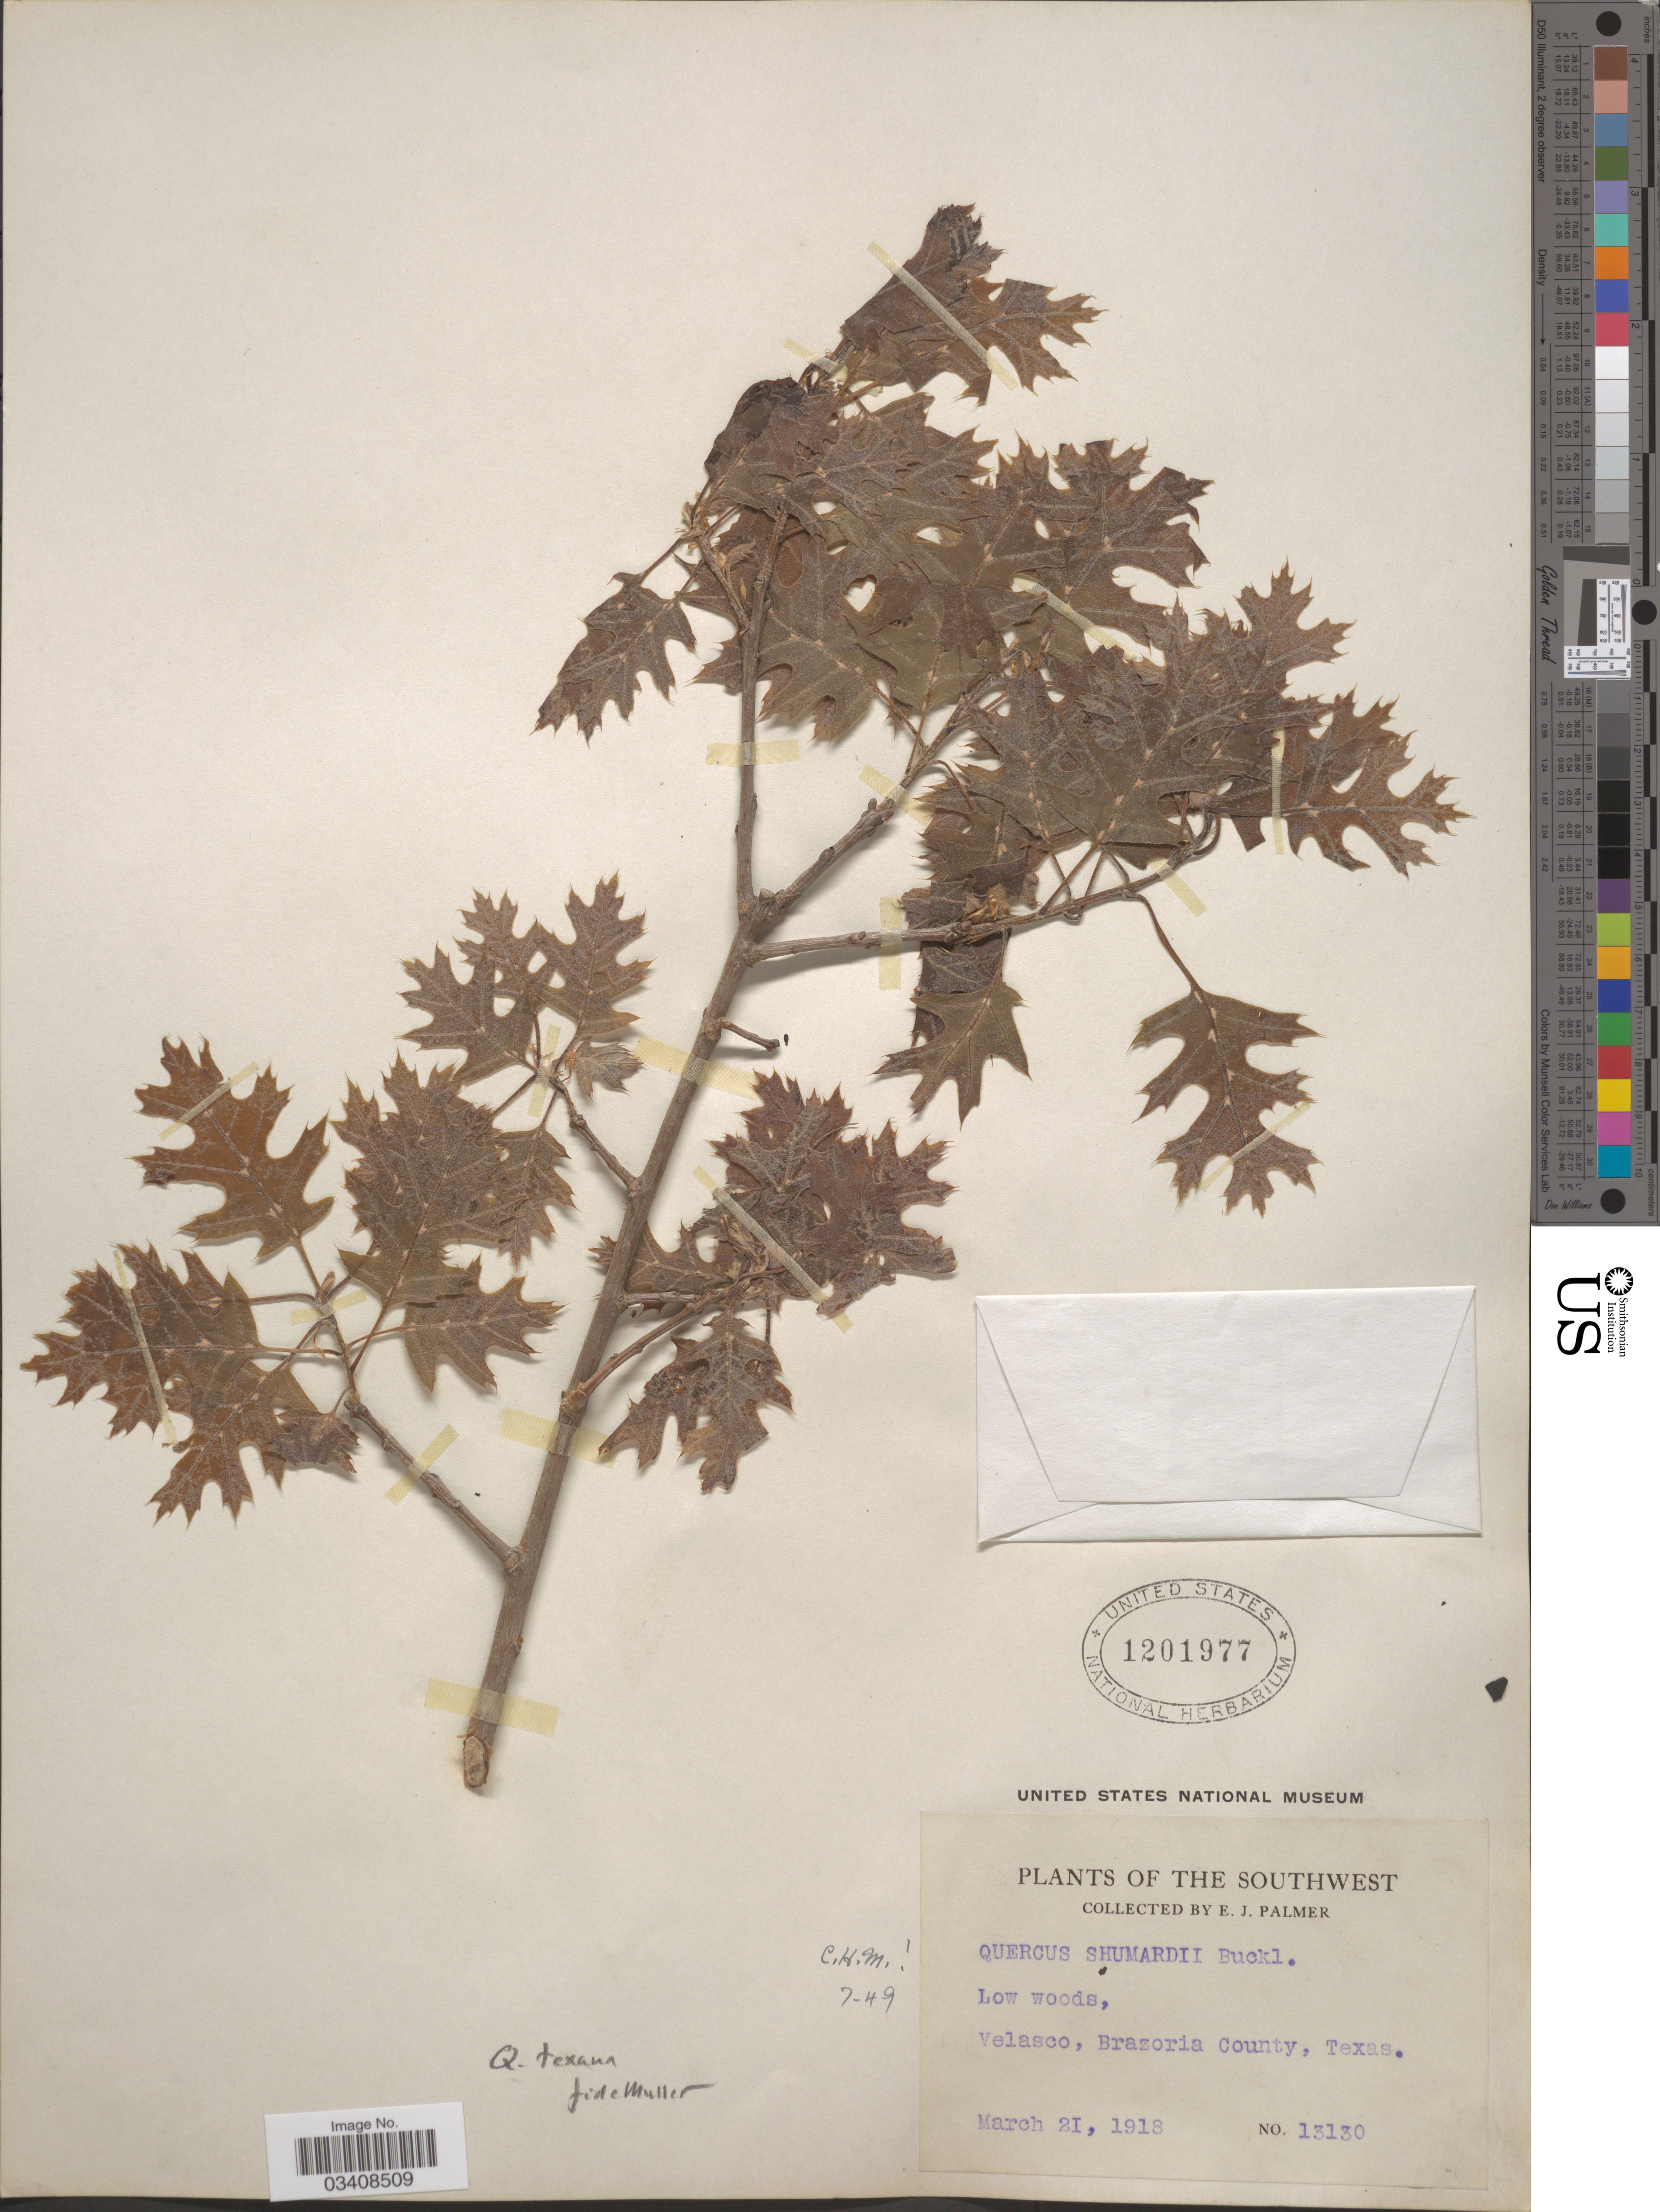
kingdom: Plantae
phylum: Tracheophyta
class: Magnoliopsida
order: Fagales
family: Fagaceae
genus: Quercus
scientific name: Quercus shumardii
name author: Buckley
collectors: E. J. Palmer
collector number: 13130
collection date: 1918-03-21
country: United States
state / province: Texas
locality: The Southwest. Velasco, Brazoria County.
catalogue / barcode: US 1201977